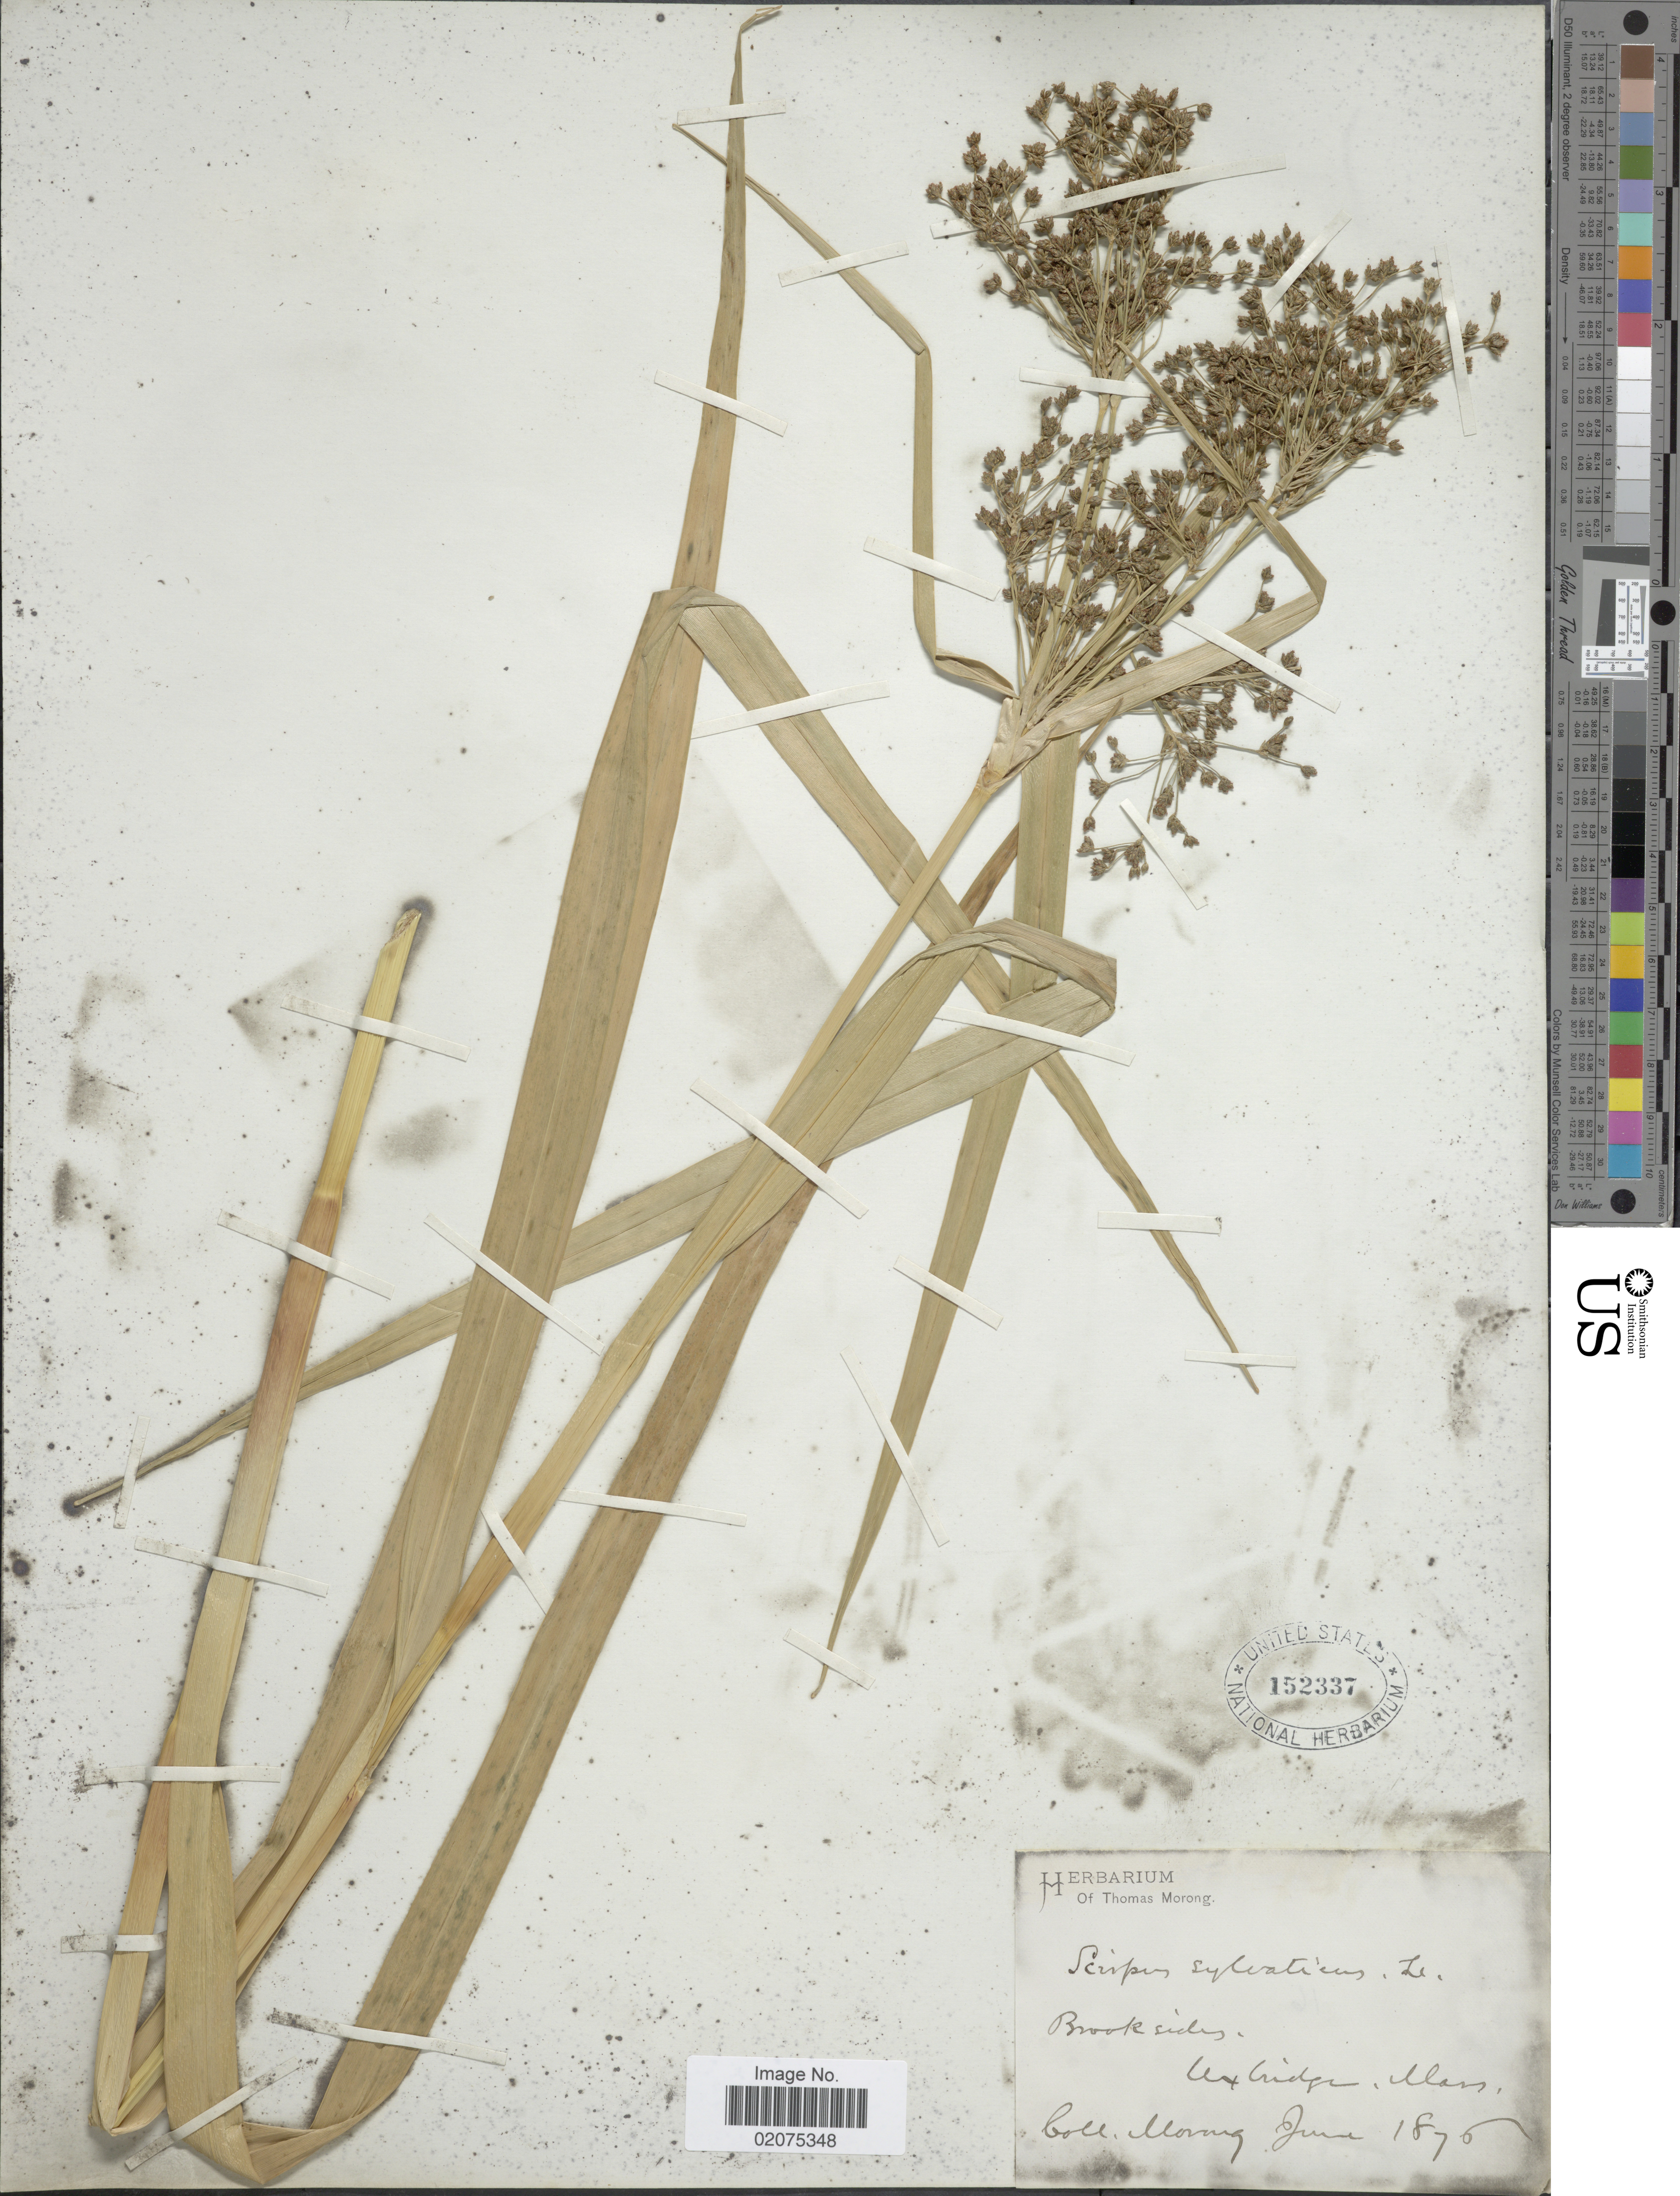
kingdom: Plantae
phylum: Tracheophyta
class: Liliopsida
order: Poales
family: Cyperaceae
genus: Scirpus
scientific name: Scirpus expansus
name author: Fernald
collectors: T. Morong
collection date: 1875-06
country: United States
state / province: Massachusetts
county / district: Worcester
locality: Uxbridge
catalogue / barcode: US 152337